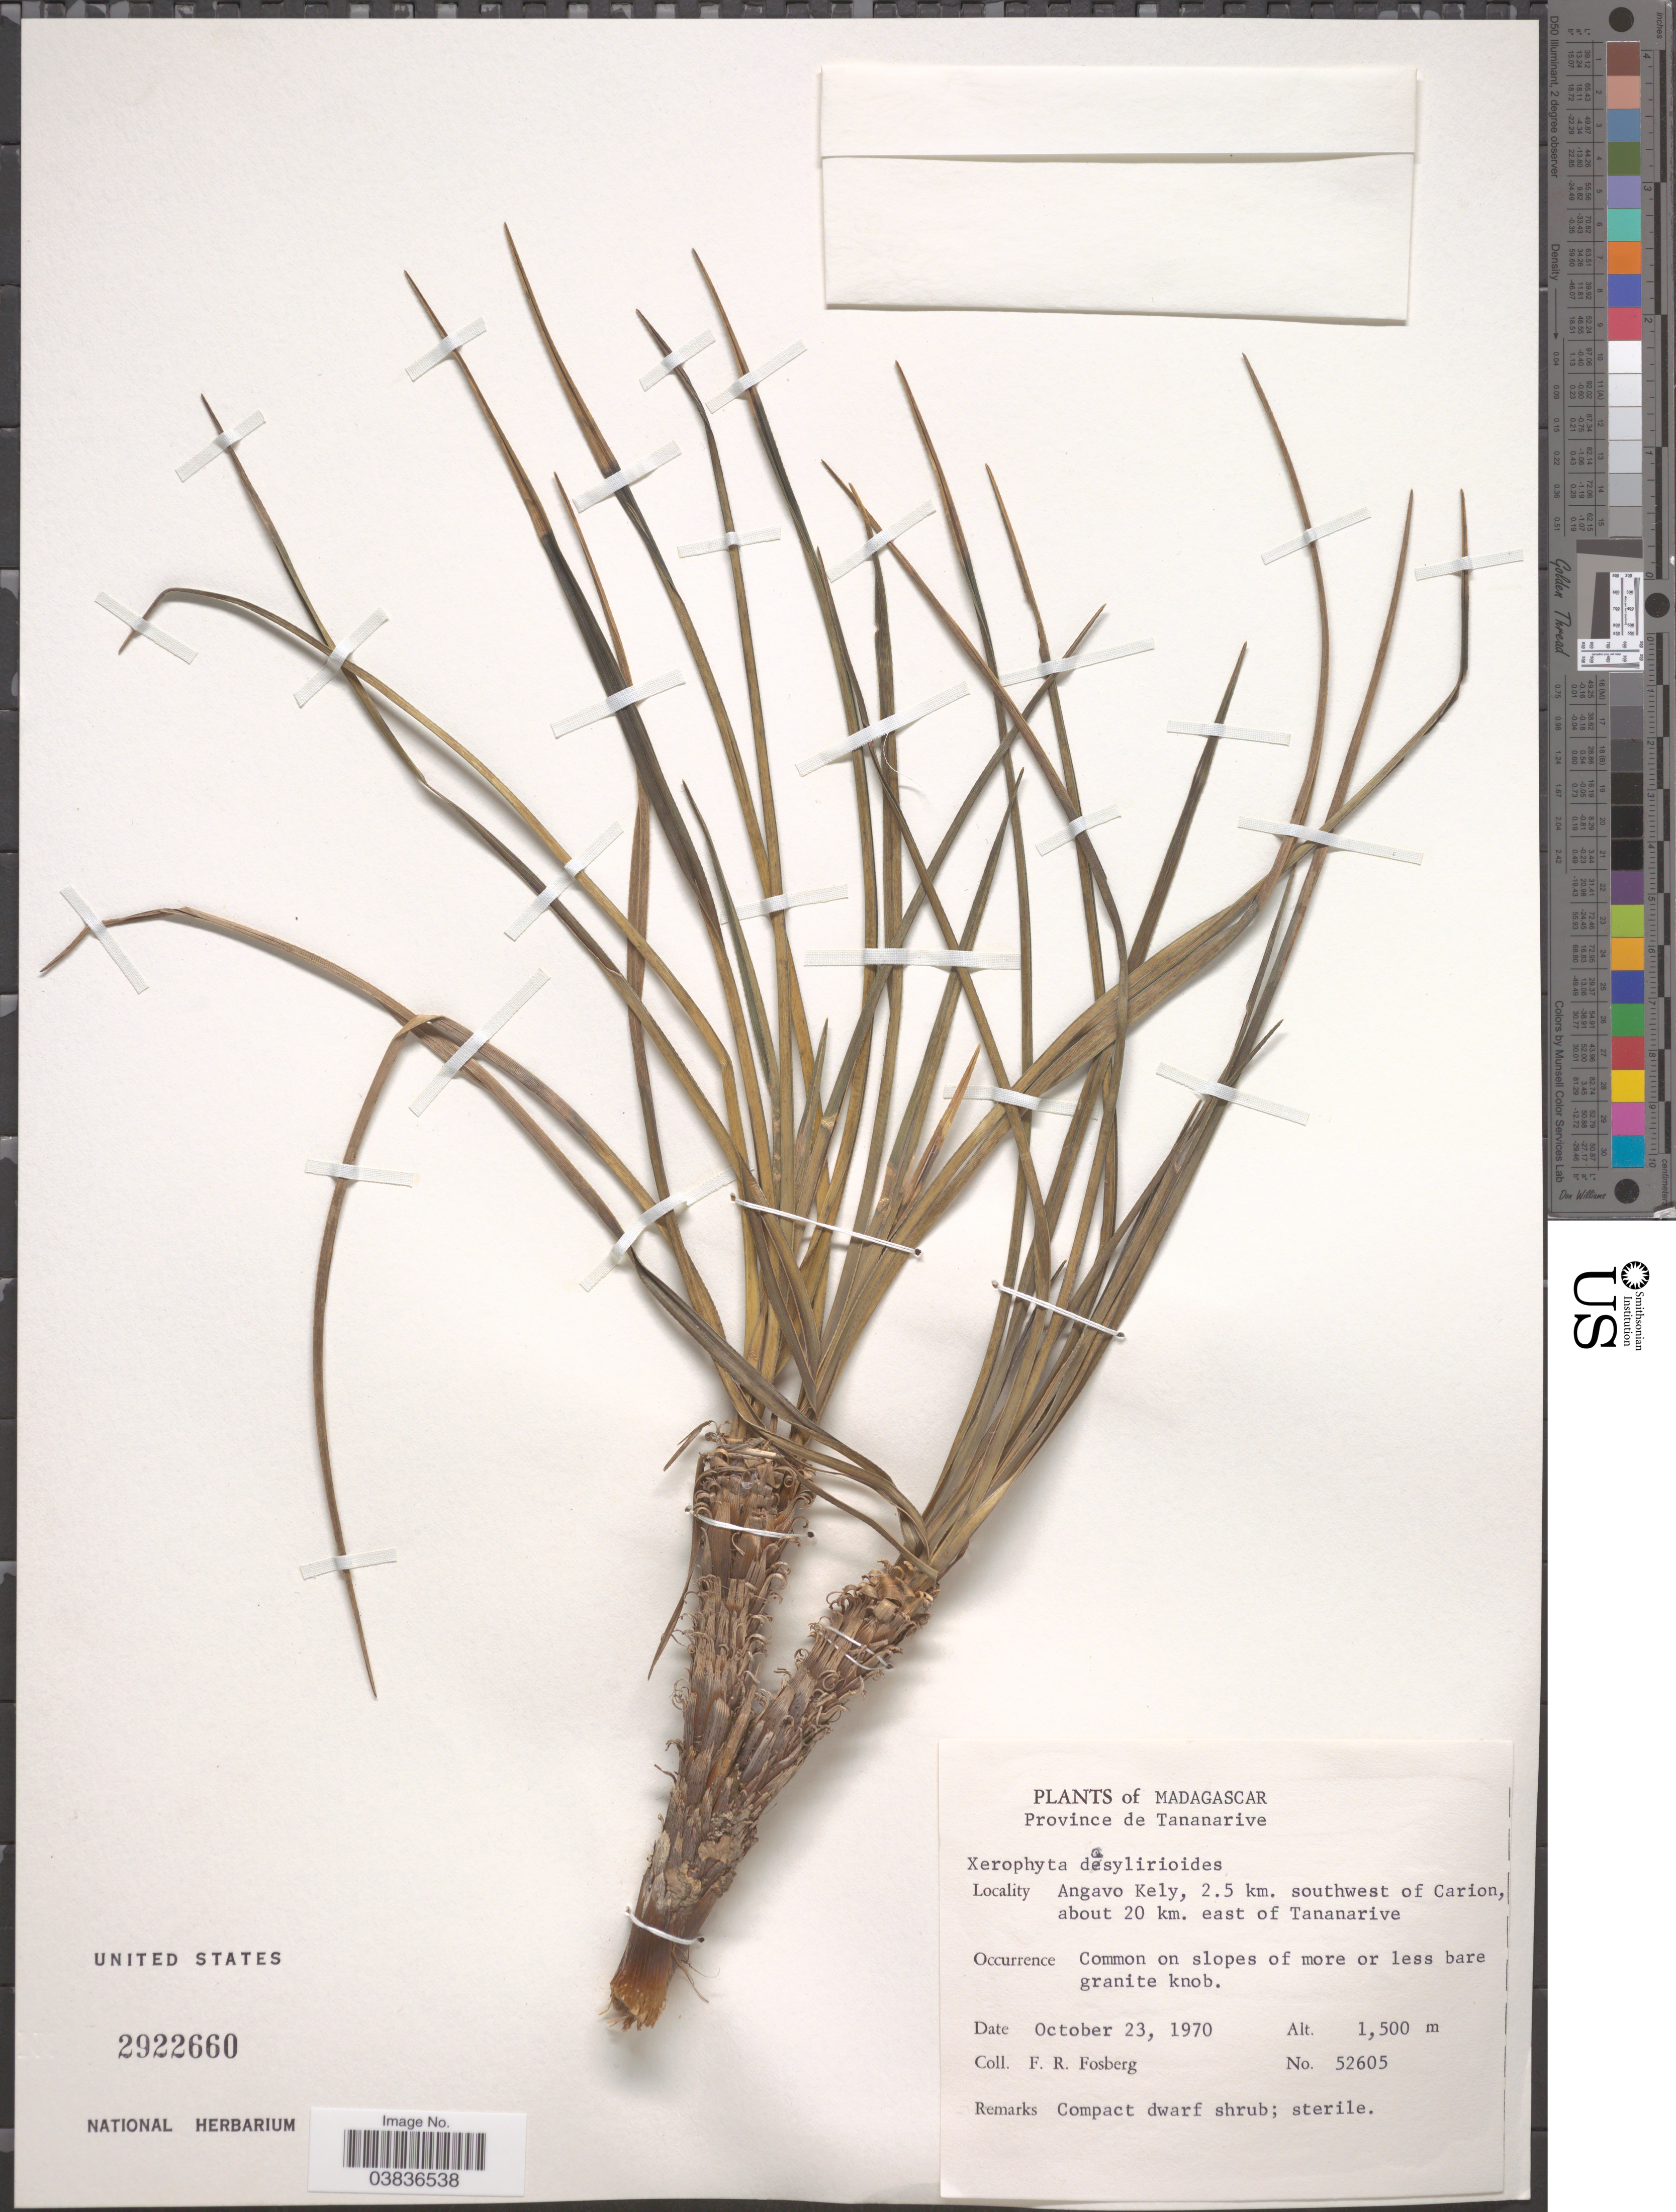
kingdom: Plantae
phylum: Tracheophyta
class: Liliopsida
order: Pandanales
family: Velloziaceae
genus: Xerophyta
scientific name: Xerophyta dasylirioides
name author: Baker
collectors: F. R. Fosberg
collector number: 52605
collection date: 1970-10-23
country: Madagascar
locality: Province de Tananarive. Angavo Kely, 2.5 km. southwest of Carion, about 20 km. east of Tananarive.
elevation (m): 1500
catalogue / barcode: US 2922660